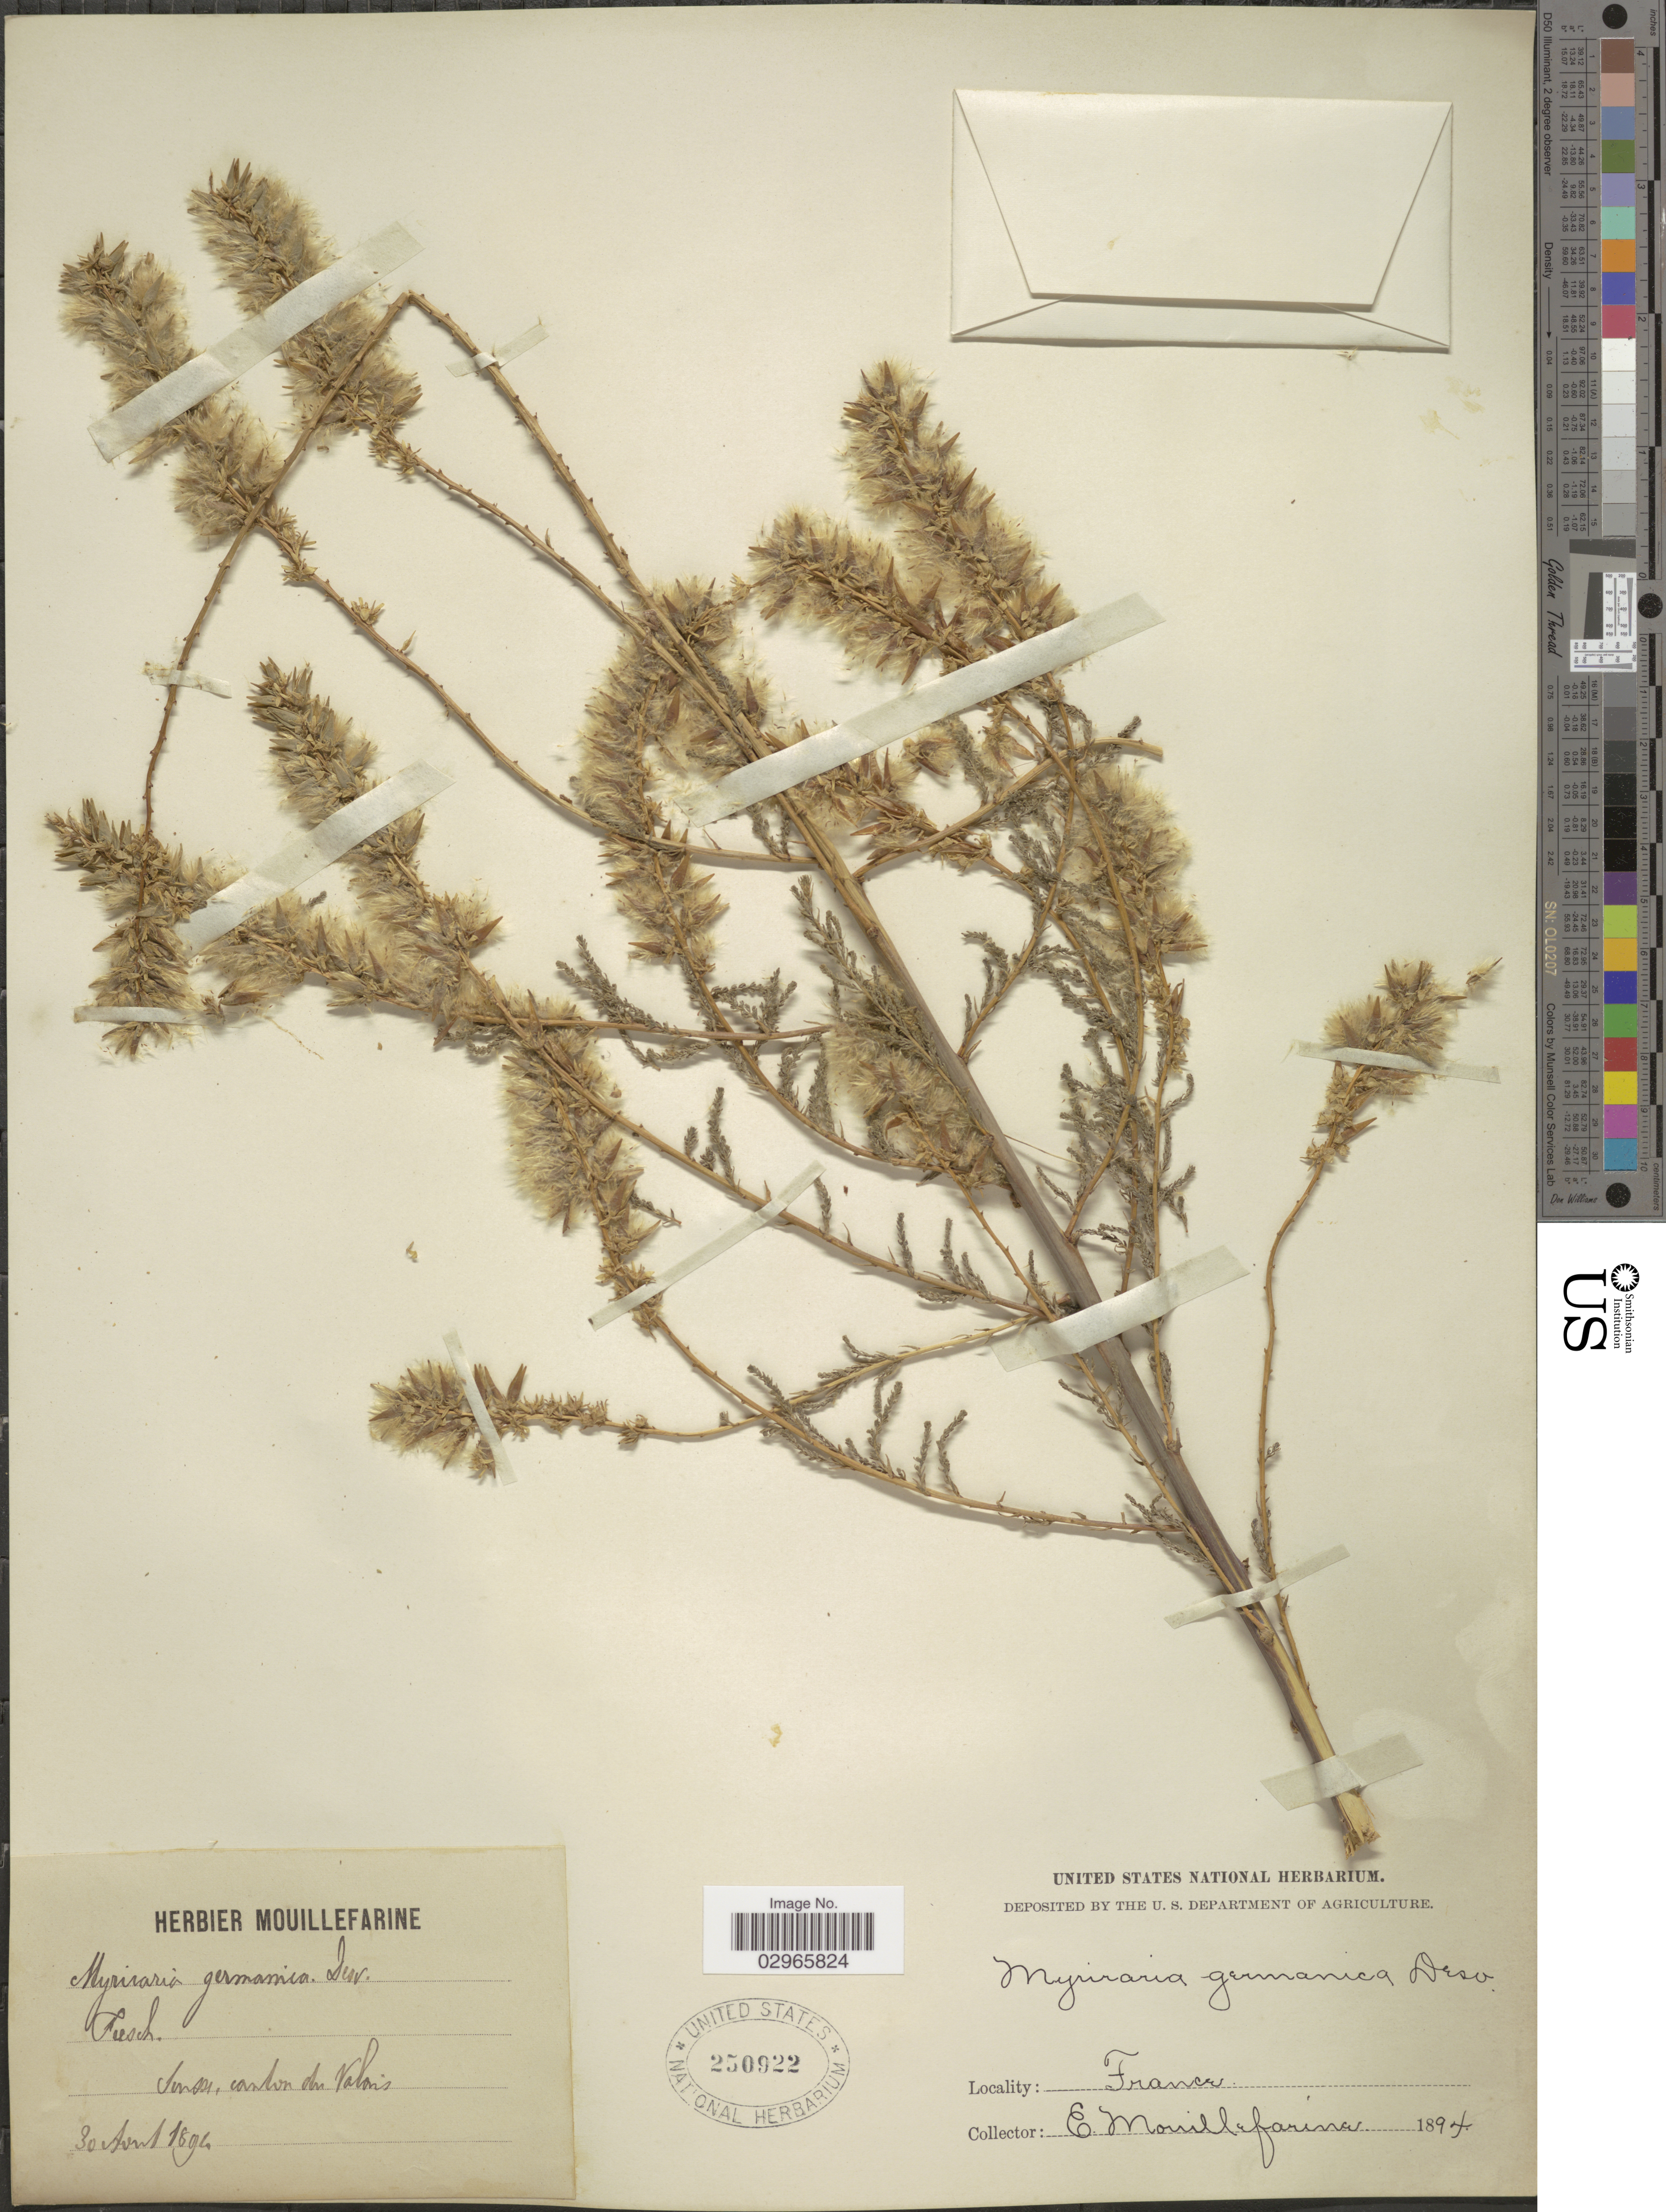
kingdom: Plantae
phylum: Tracheophyta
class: Magnoliopsida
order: Caryophyllales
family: Tamaricaceae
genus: Myricaria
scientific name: Myricaria germanica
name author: (L.) Desv.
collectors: E. Mouillefarine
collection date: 1894-08-30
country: France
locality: Pusch, Sonson, canton du Valais.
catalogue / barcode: US 250922